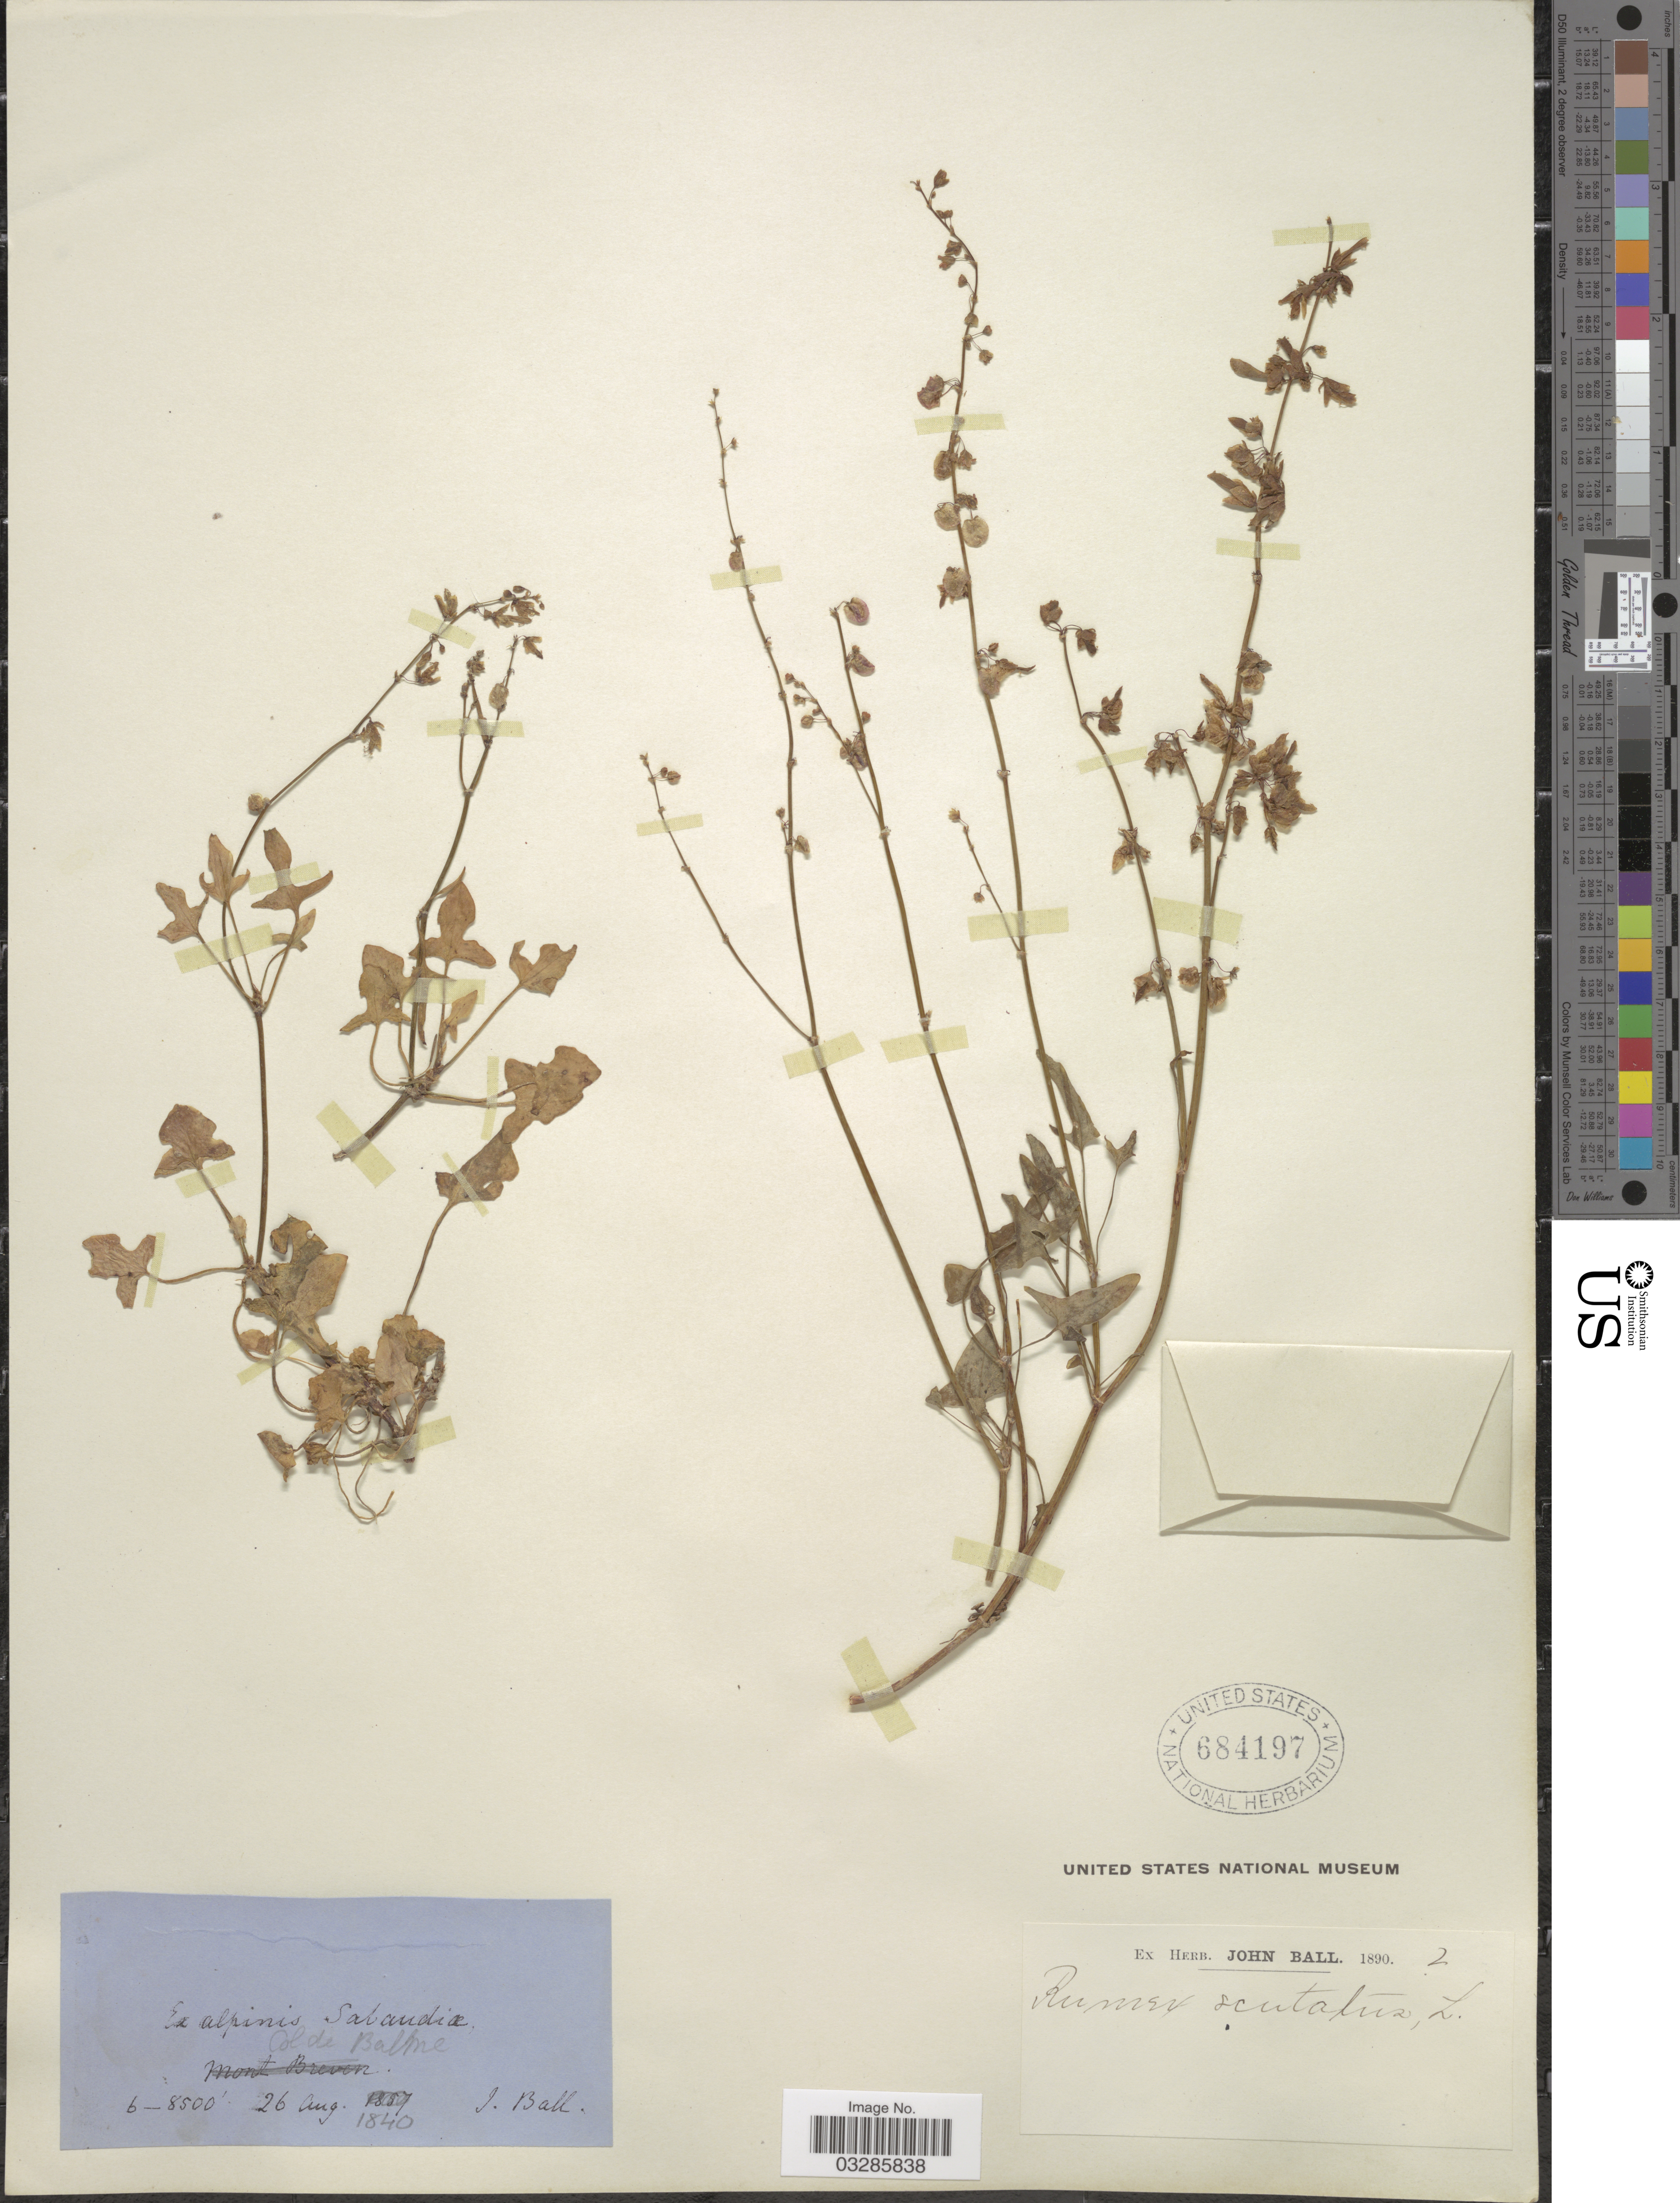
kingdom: Plantae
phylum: Tracheophyta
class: Magnoliopsida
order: Caryophyllales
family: Polygonaceae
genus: Rumex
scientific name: Rumex scutatus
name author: L.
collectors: J. Ball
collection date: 1840-08-26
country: France/Switzerland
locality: Ex alpinis Sabaudiæ, Col de Balme.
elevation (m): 1829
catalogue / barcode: US 684197